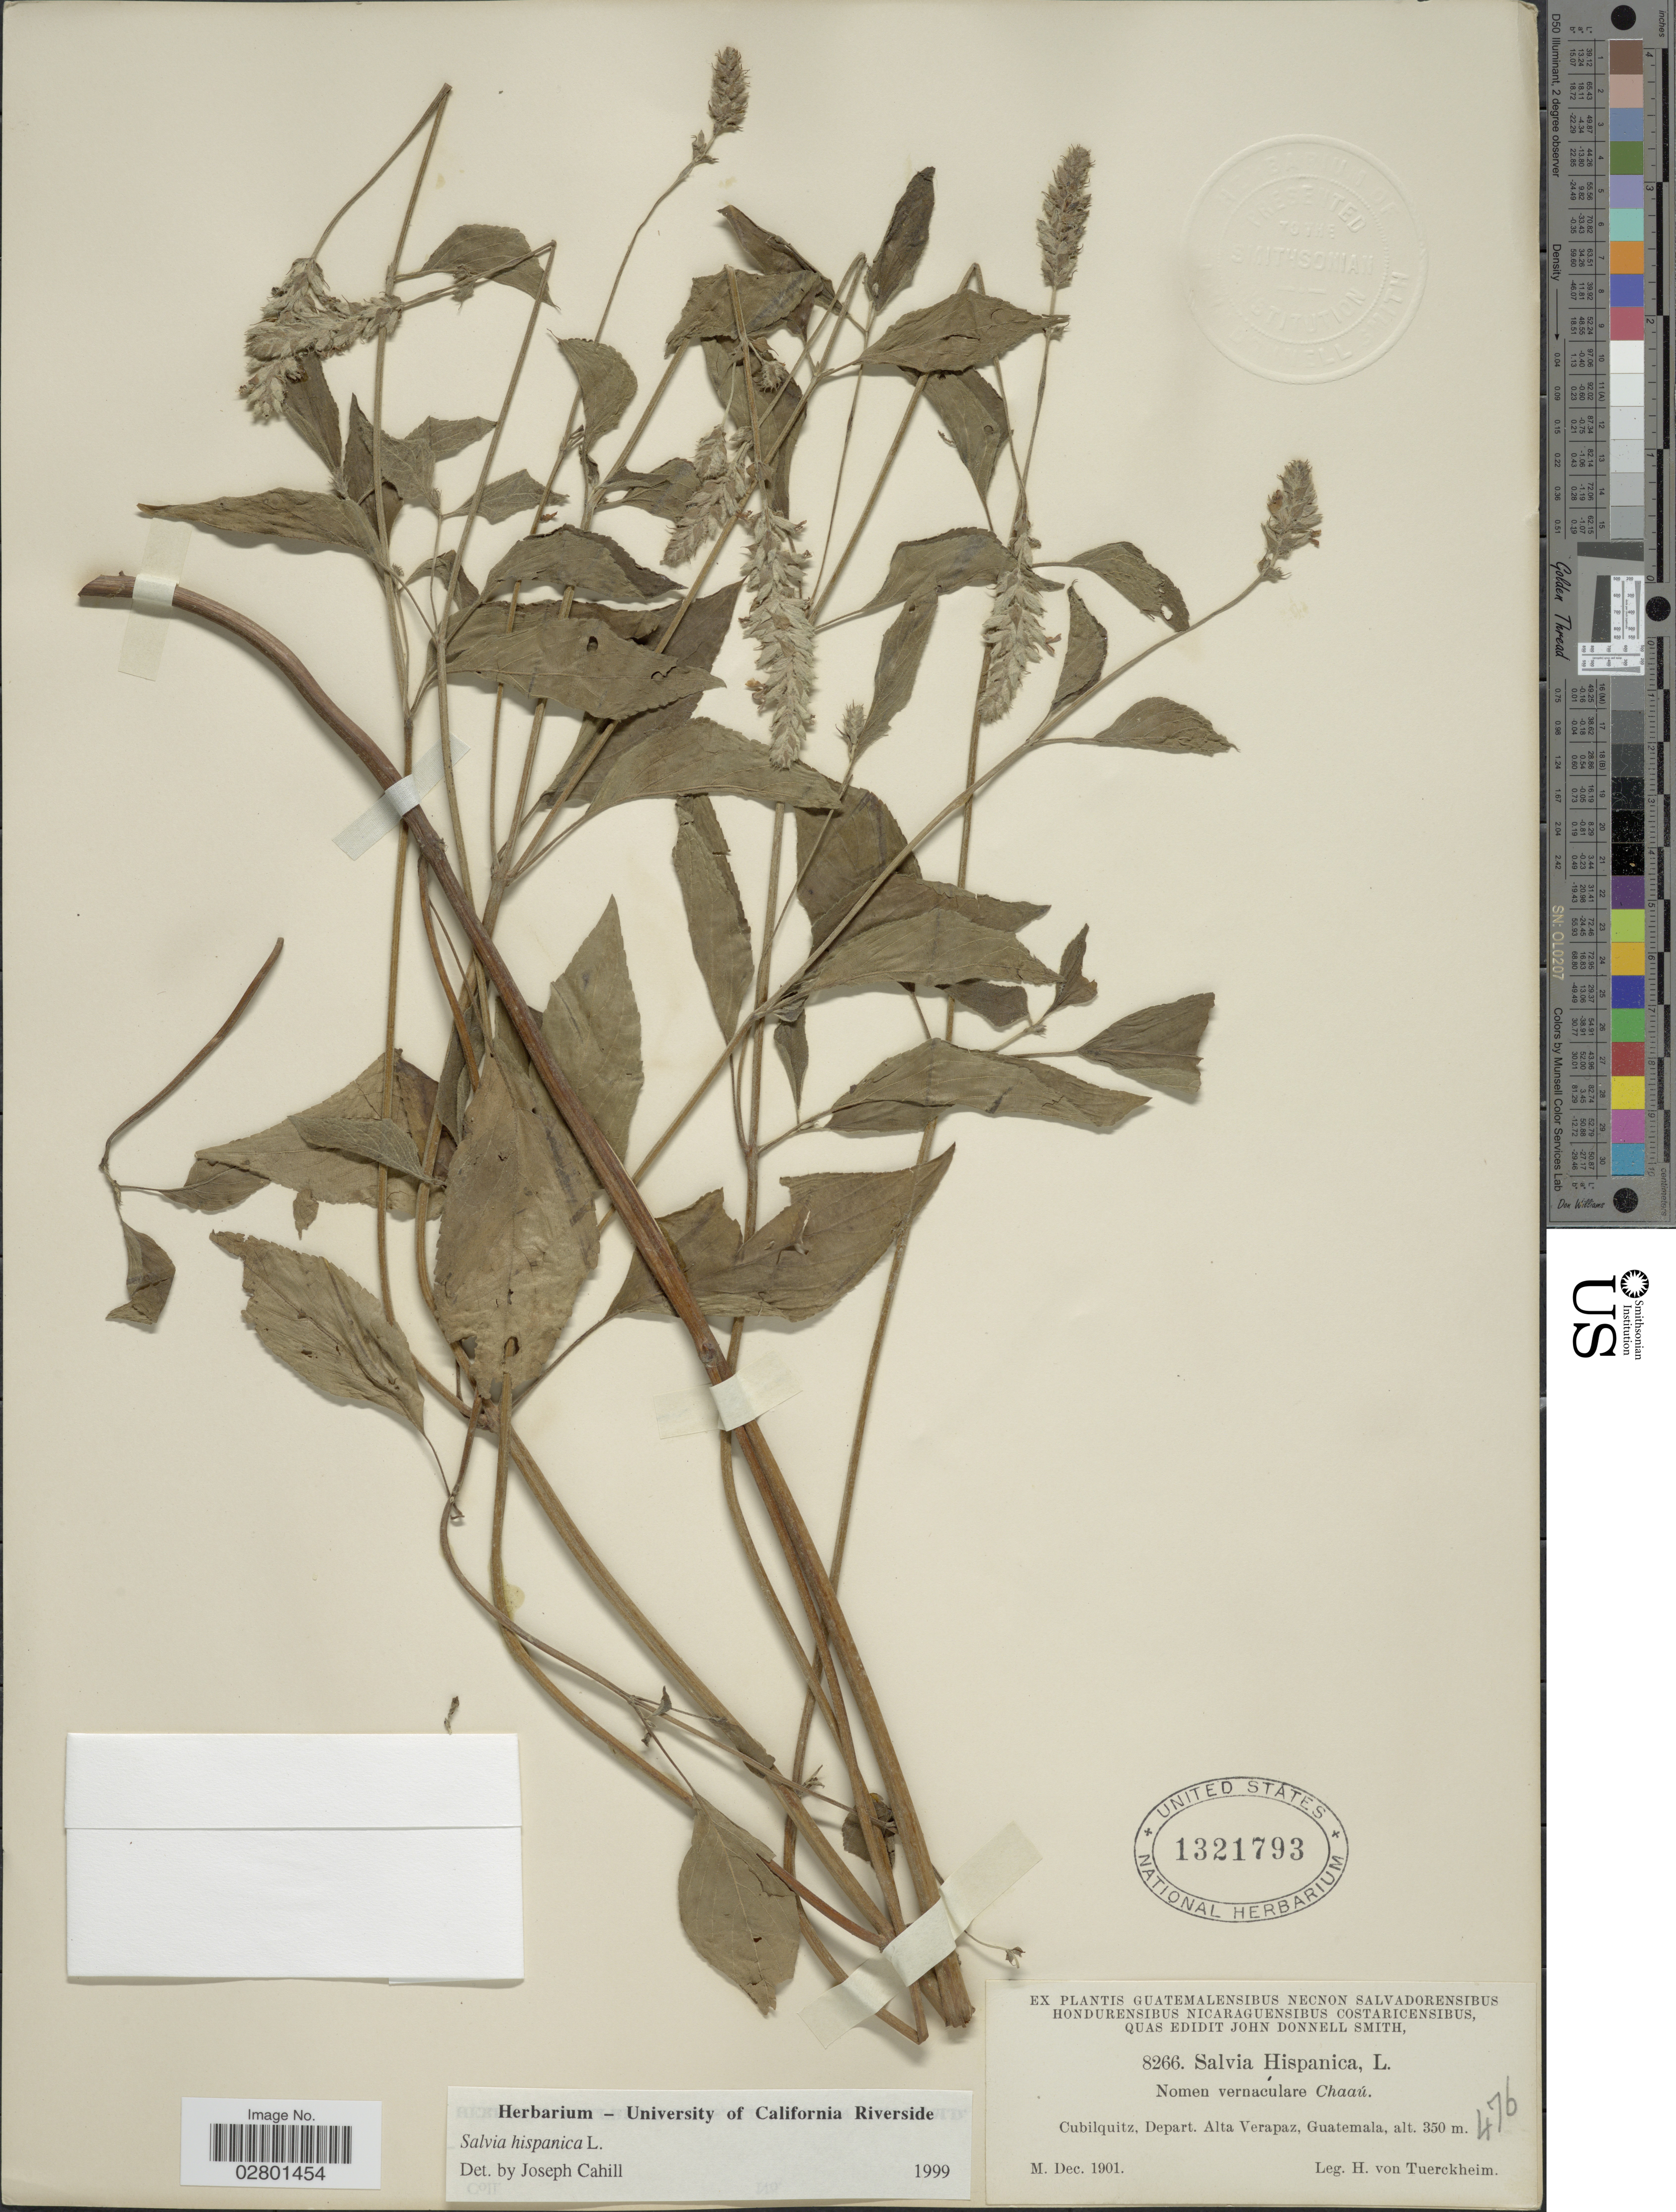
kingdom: Plantae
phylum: Tracheophyta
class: Magnoliopsida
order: Lamiales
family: Lamiaceae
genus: Salvia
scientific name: Salvia hispanica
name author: L.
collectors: H. von Türckheim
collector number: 8266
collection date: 1901-12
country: Guatemala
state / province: Alta Verapaz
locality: Cubilquitz, Depart. Alta Verapaz.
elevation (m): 350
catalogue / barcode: US 1321793